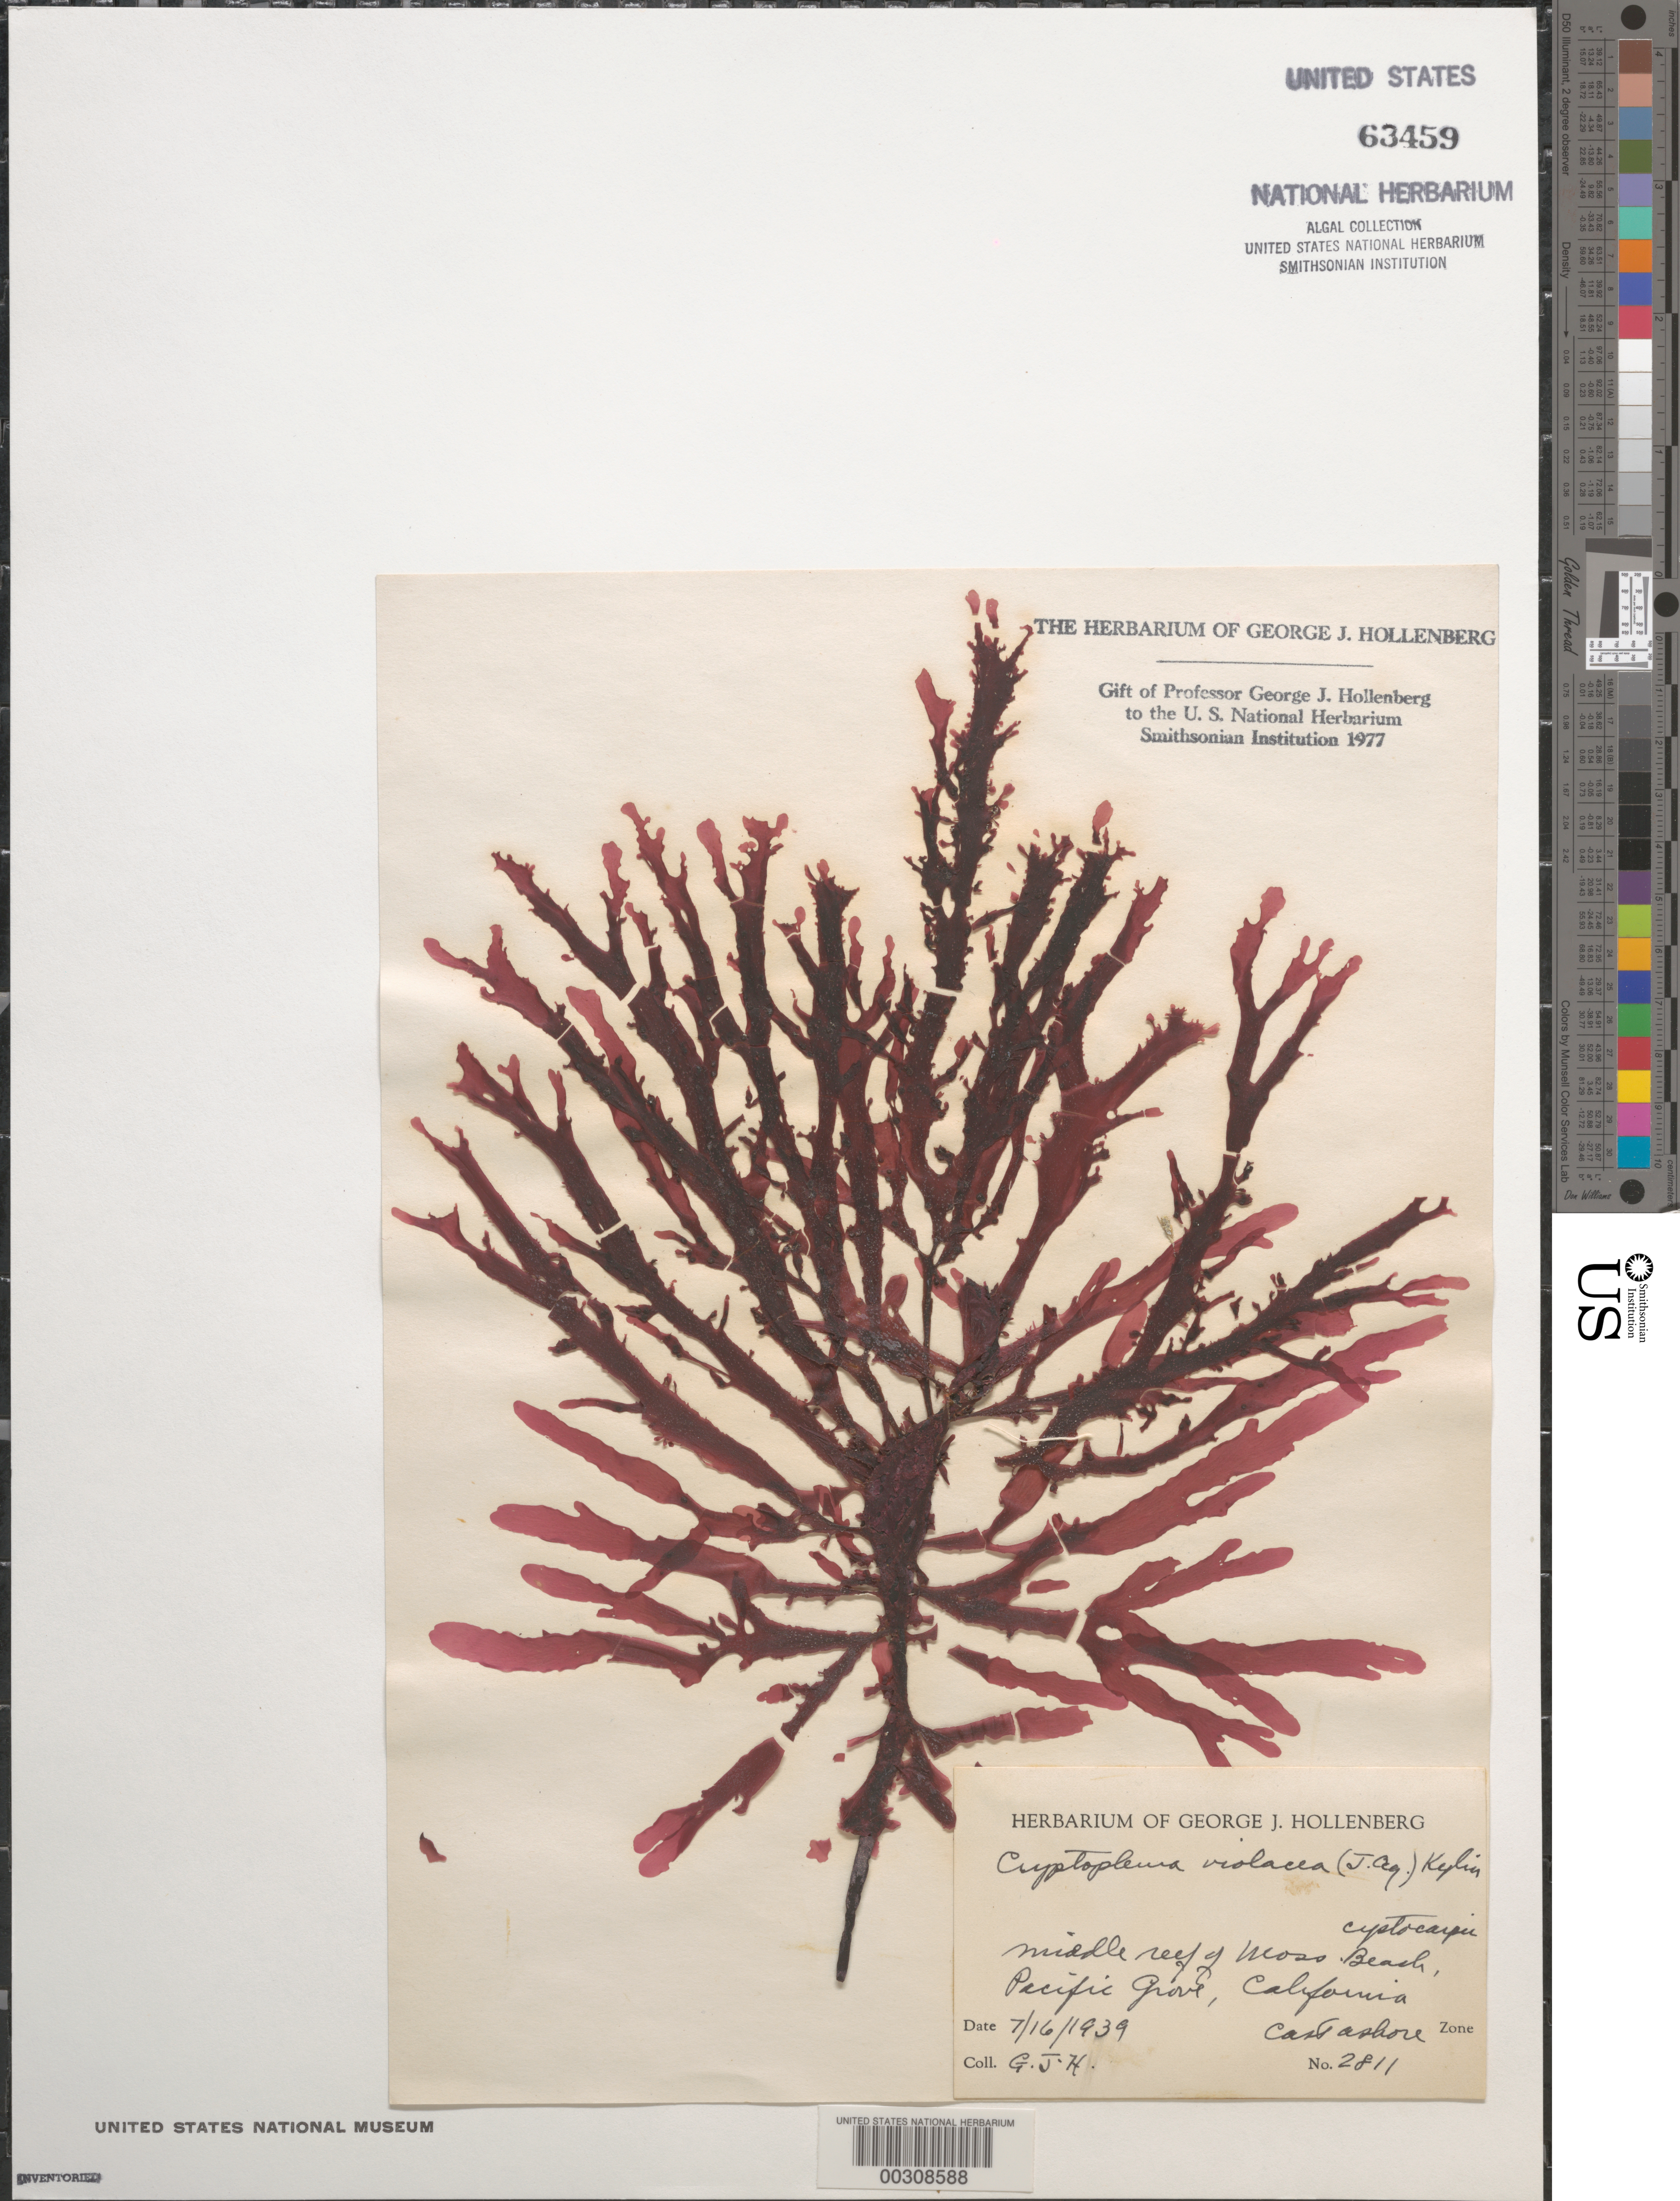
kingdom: Plantae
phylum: Rhodophyta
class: Florideophyceae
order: Ceramiales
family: Delesseriaceae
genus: Cryptopleura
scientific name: Cryptopleura violacea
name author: (J. Ag.) Kylin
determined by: Hollenberg, George J.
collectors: G. Hollenberg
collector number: GJH 2811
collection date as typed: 16 Jul 1939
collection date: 1939-07-16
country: United States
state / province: California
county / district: Monterey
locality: Middle reef of Moss Beach, Pacific Grove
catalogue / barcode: US 63459